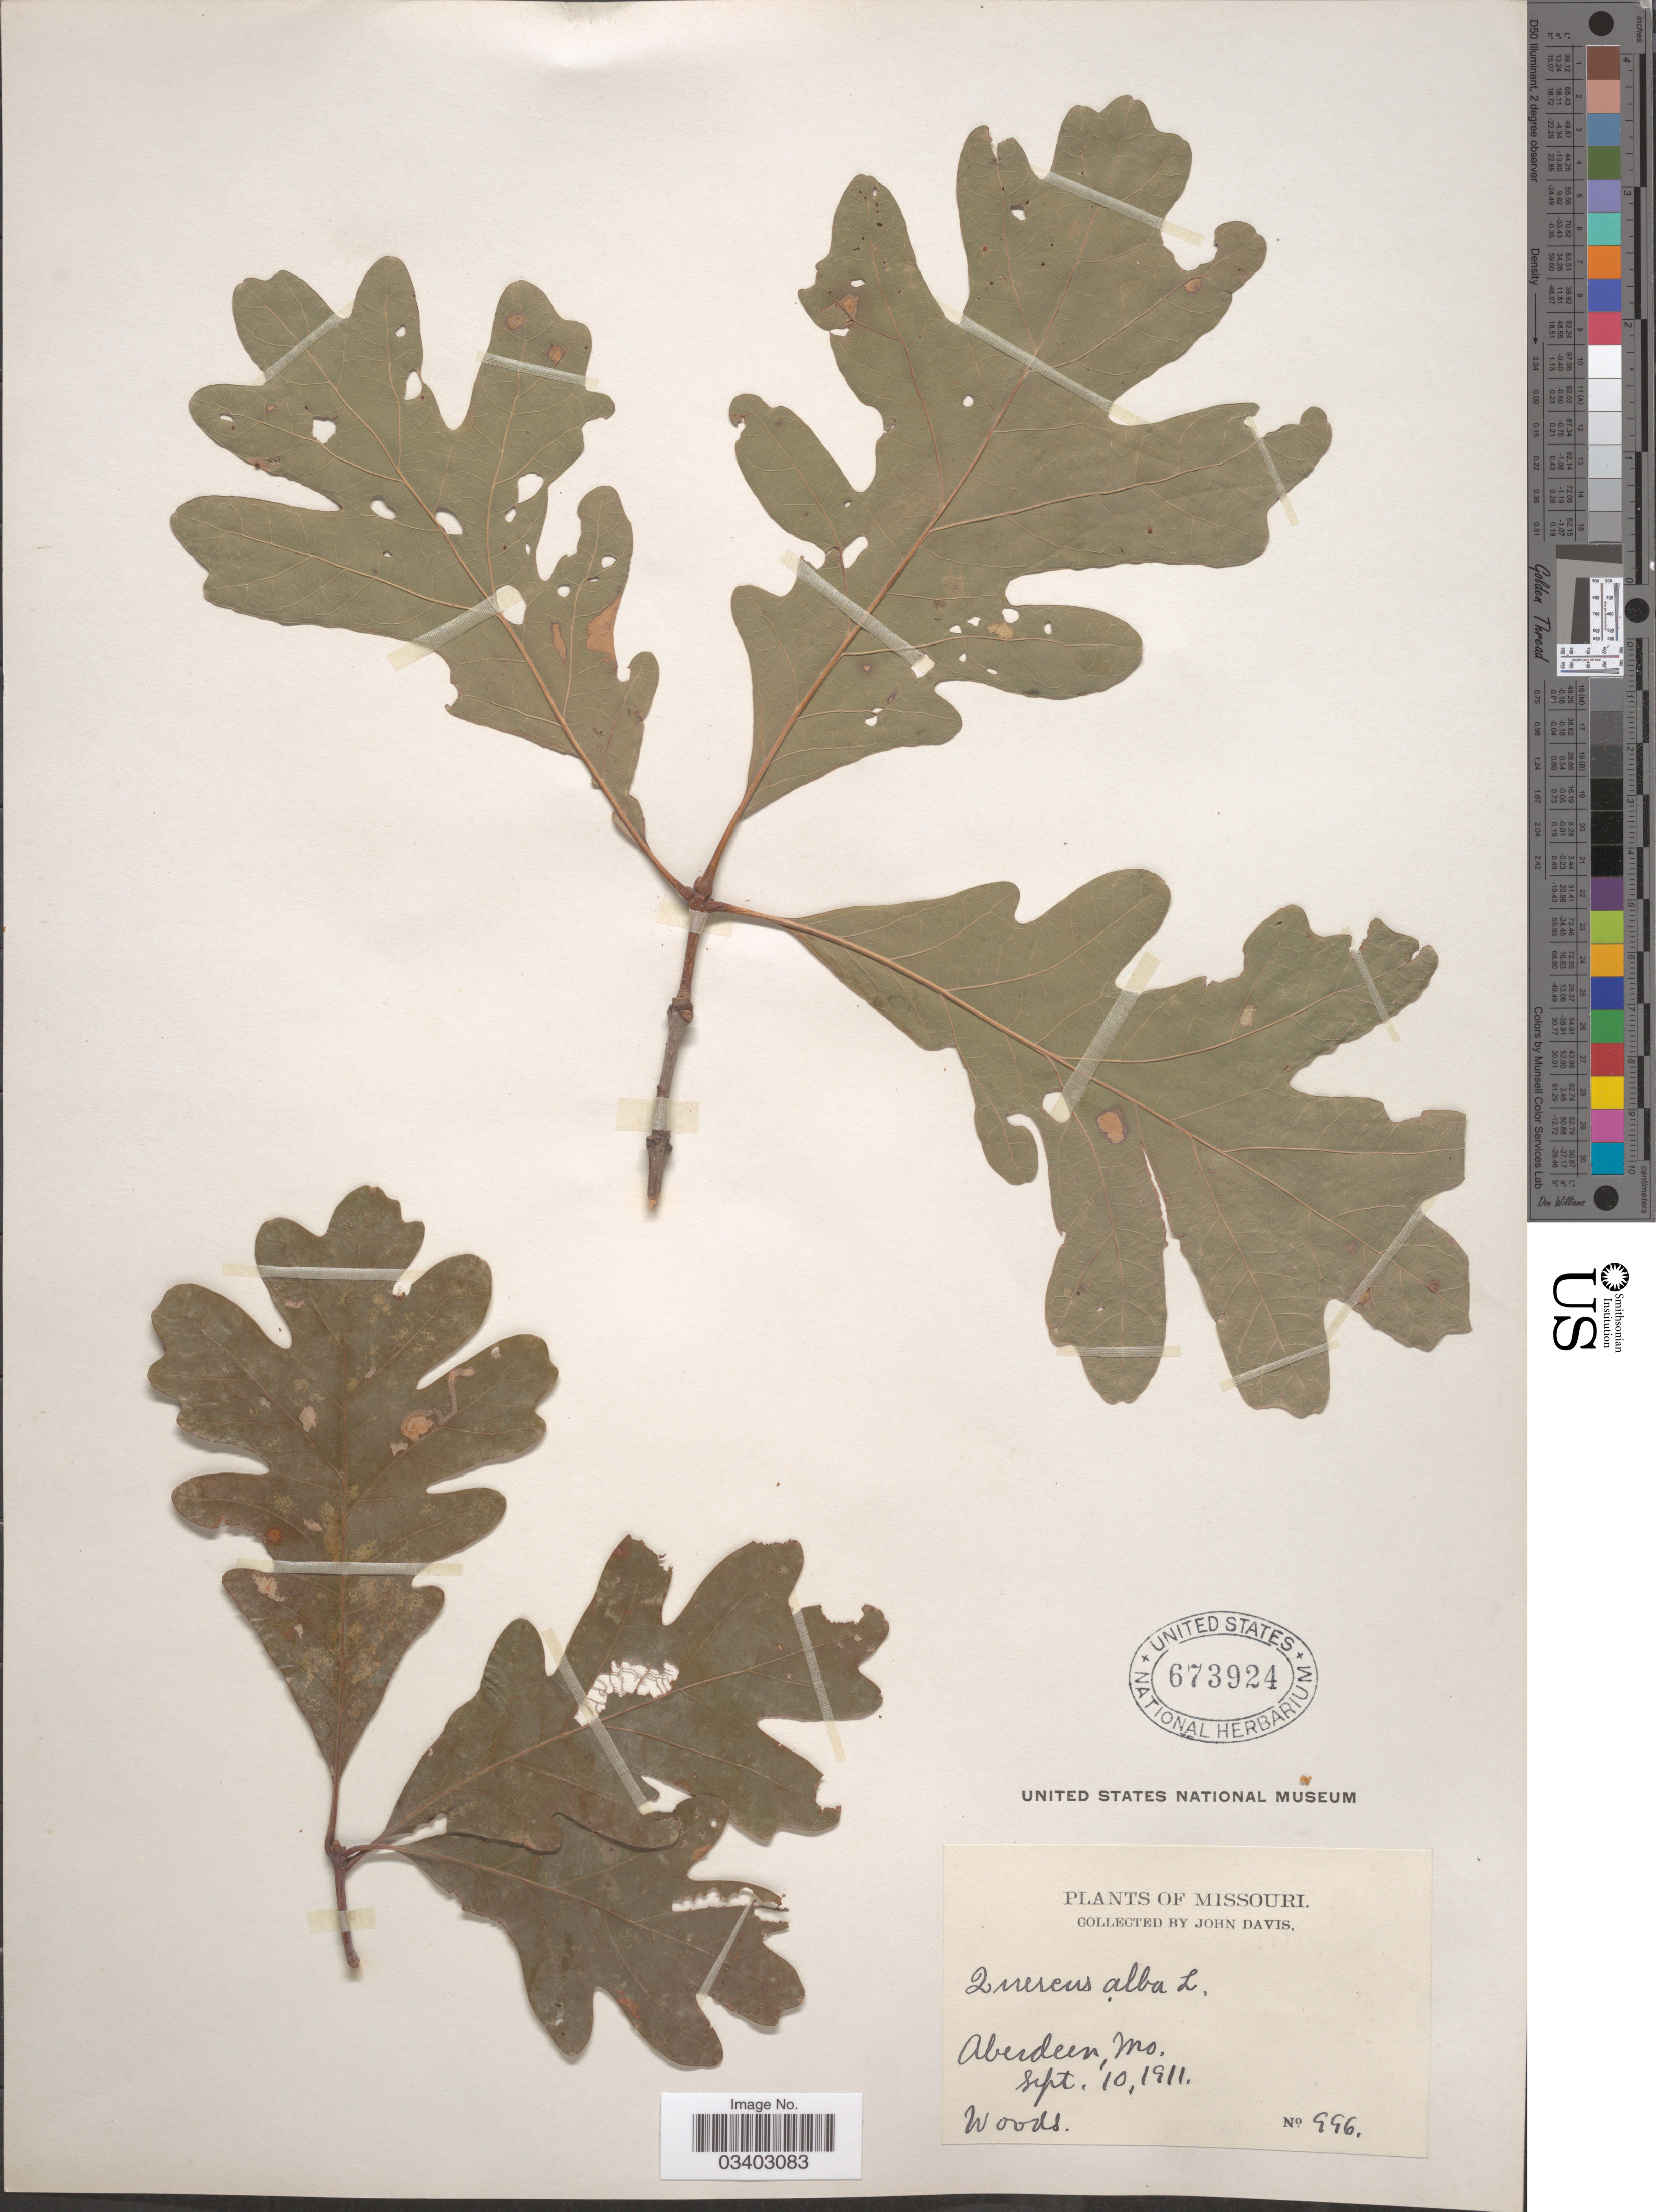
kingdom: Plantae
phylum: Tracheophyta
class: Magnoliopsida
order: Fagales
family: Fagaceae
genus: Quercus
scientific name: Quercus alba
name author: L.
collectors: J. Davis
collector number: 996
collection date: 1911-09-10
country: United States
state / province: Missouri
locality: Aberdeen.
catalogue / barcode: US 673924